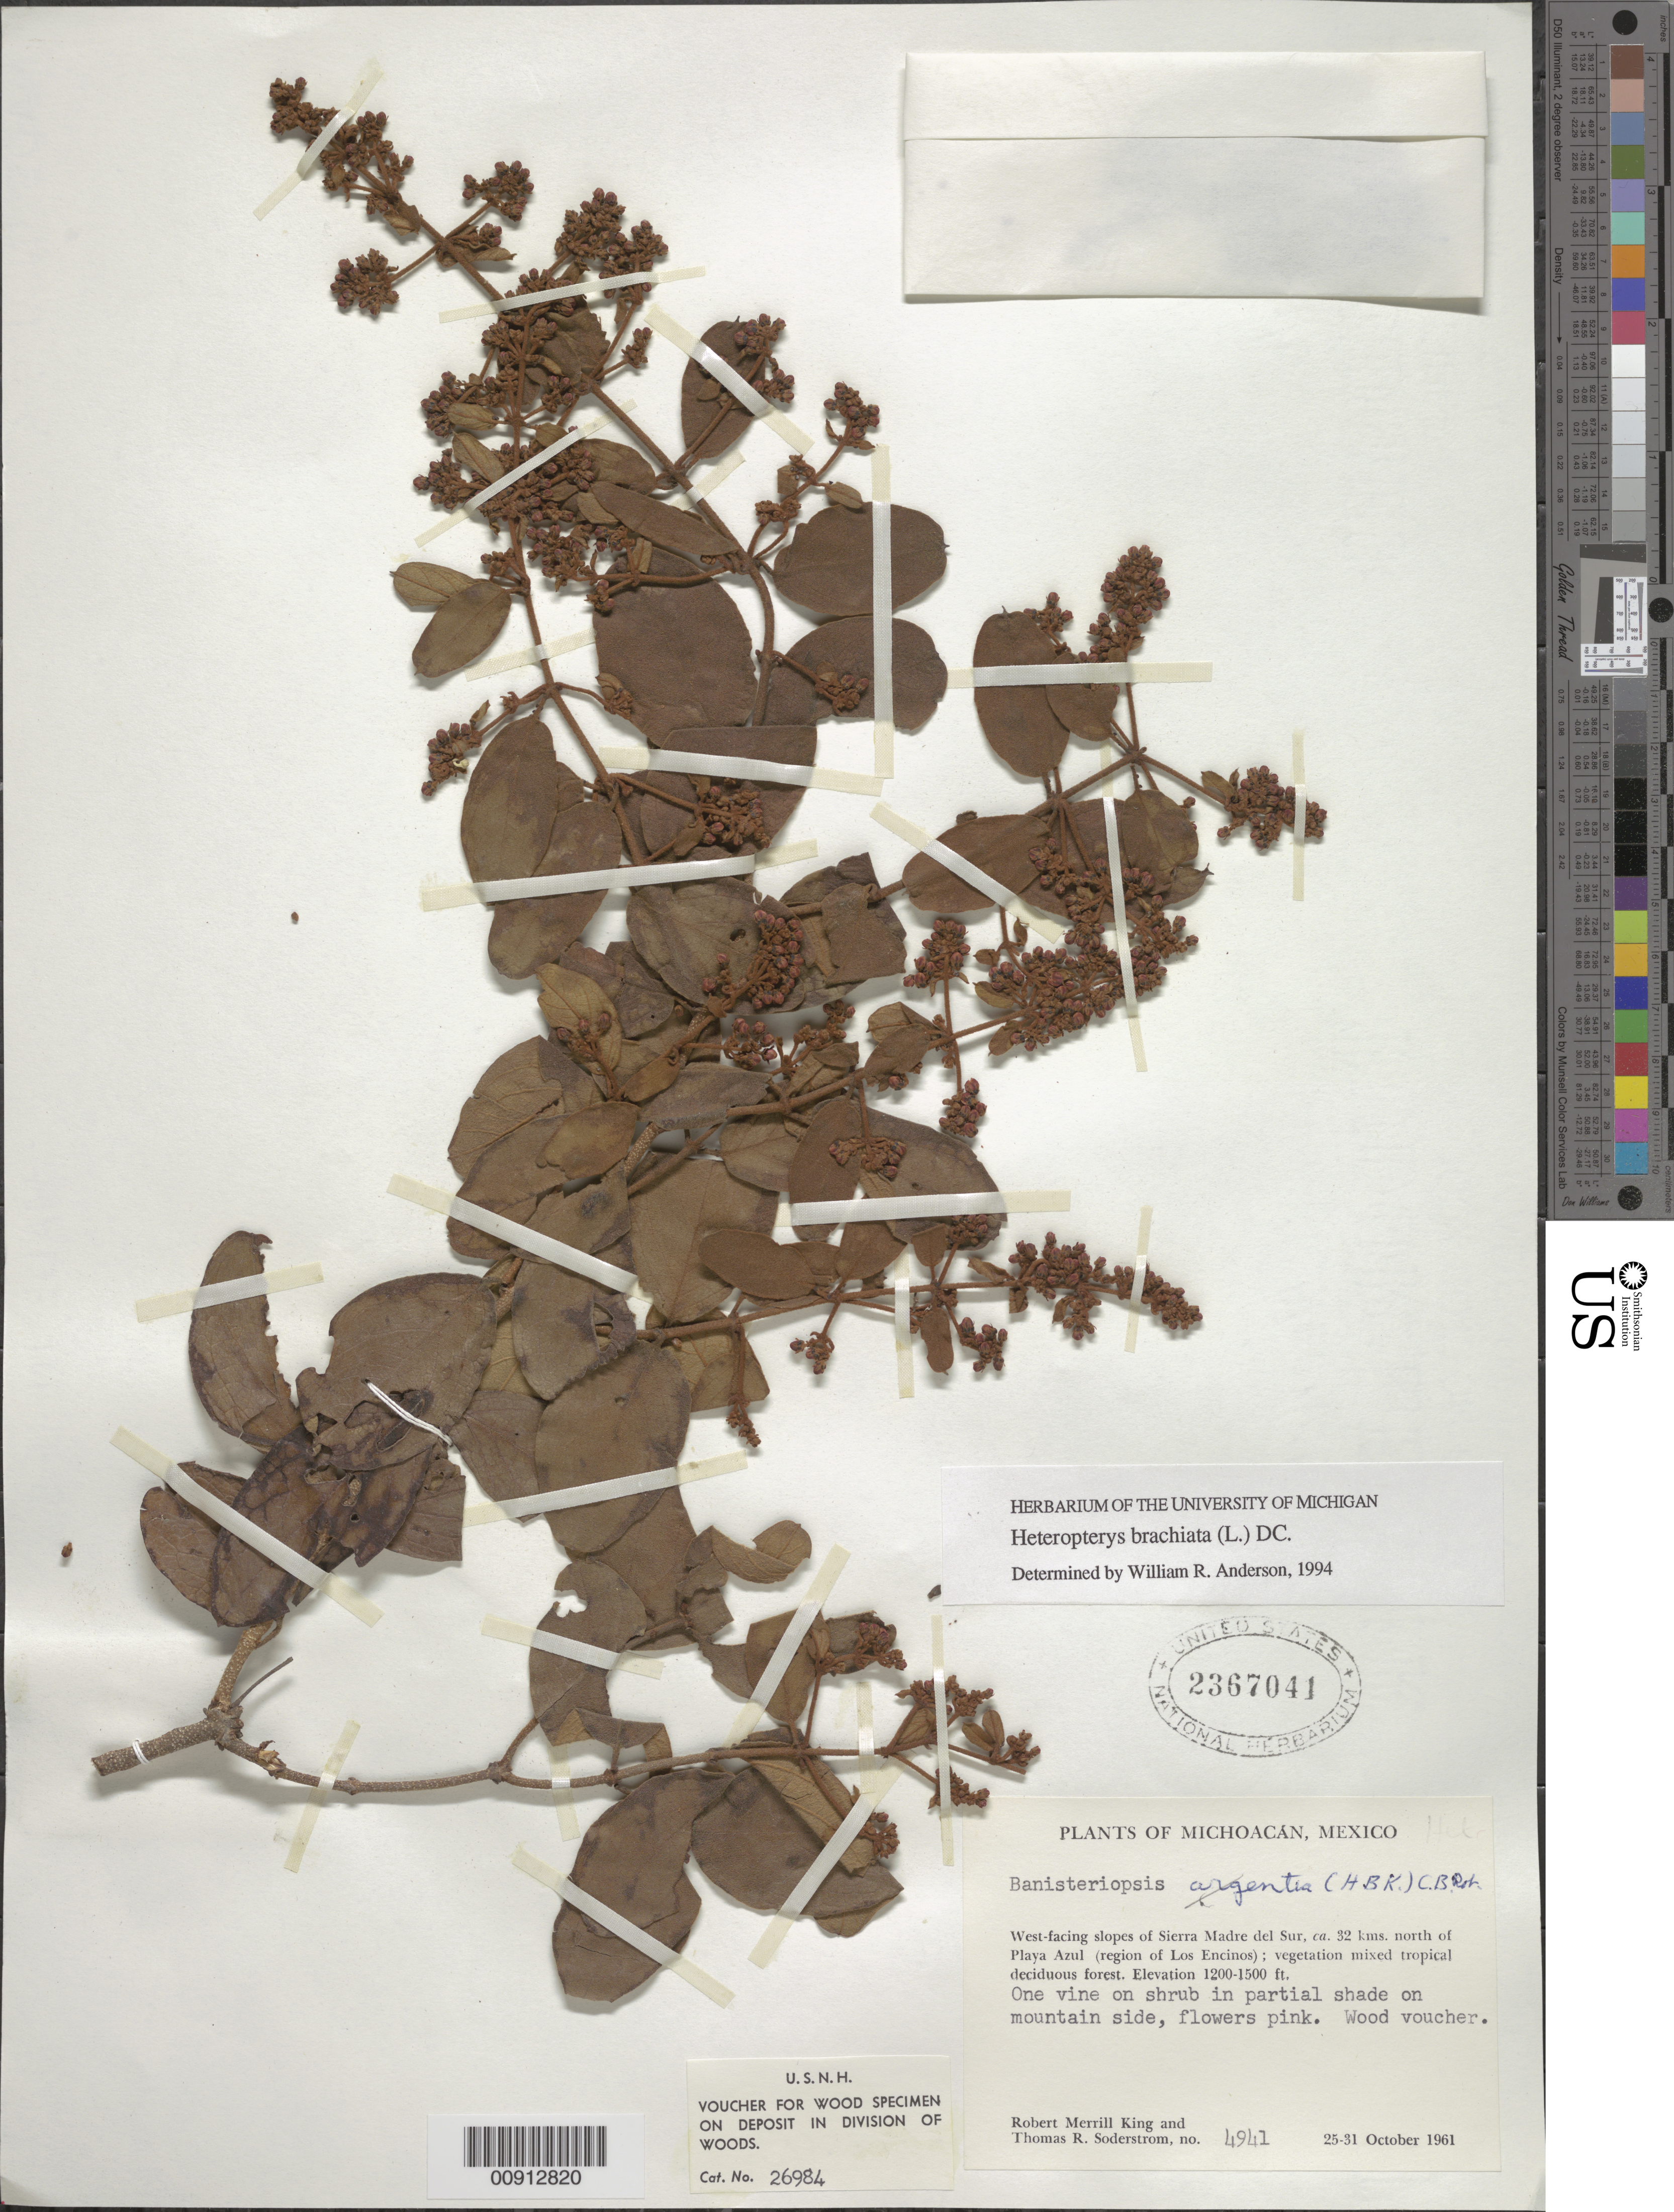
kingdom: Plantae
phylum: Tracheophyta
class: Magnoliopsida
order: Malpighiales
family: Malpighiaceae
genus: Heteropterys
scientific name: Heteropterys brachiata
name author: (L.) DC.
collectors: R. M. King & T. R. Soderstrom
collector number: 4941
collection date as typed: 25 Oct 1961 to 31 Oct 1961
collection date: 1961-10-25/1961-10-31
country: Mexico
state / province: Michoacán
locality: Michoacán: West-facing slopes of Sierra Madre del Sur, ca. 32 kms. North of Playa Azul (region of Los Encinos).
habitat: Vegetation mixed tropical deciduous forest. One vine on shrub in partial shade on mountain side.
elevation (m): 366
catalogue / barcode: US 2367041